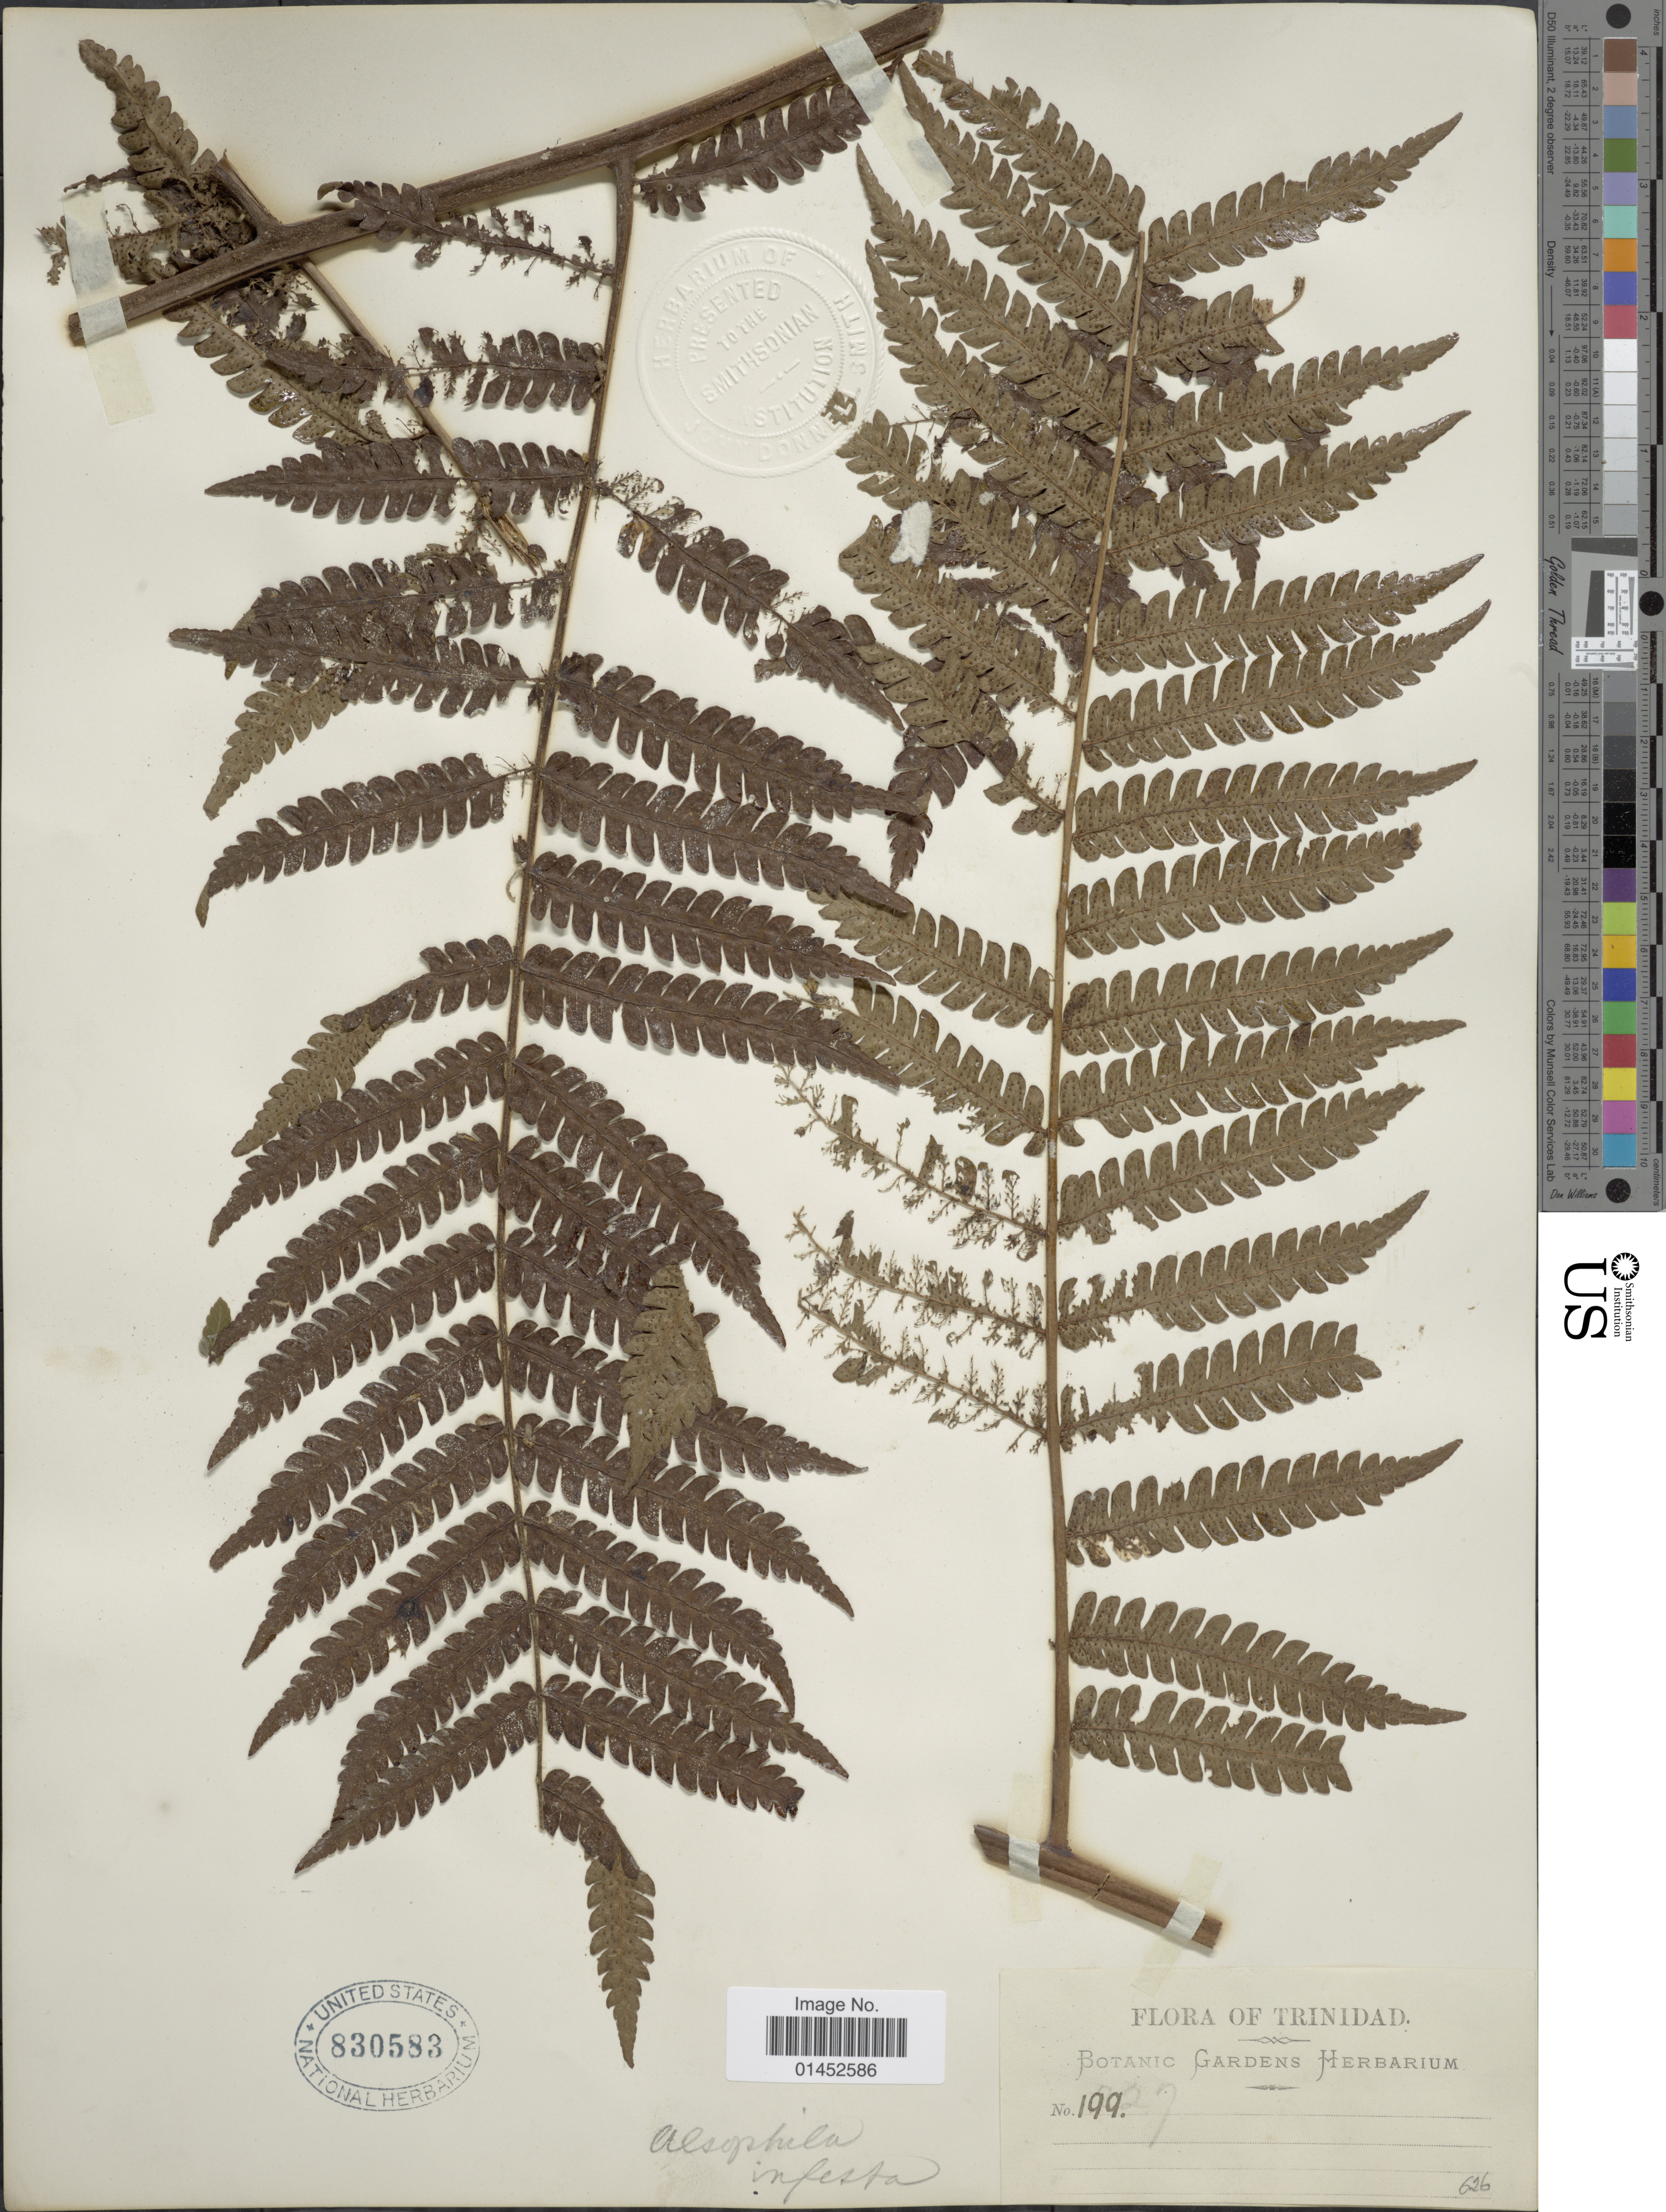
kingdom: Plantae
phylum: Tracheophyta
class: Polypodiopsida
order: Cyatheales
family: Cyatheaceae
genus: Cyathea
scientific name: Cyathea pungens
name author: (Willd.) Domin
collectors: Botanic Gardens Herbarium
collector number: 199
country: Trinidad and Tobago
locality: Trinindad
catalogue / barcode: US 830583